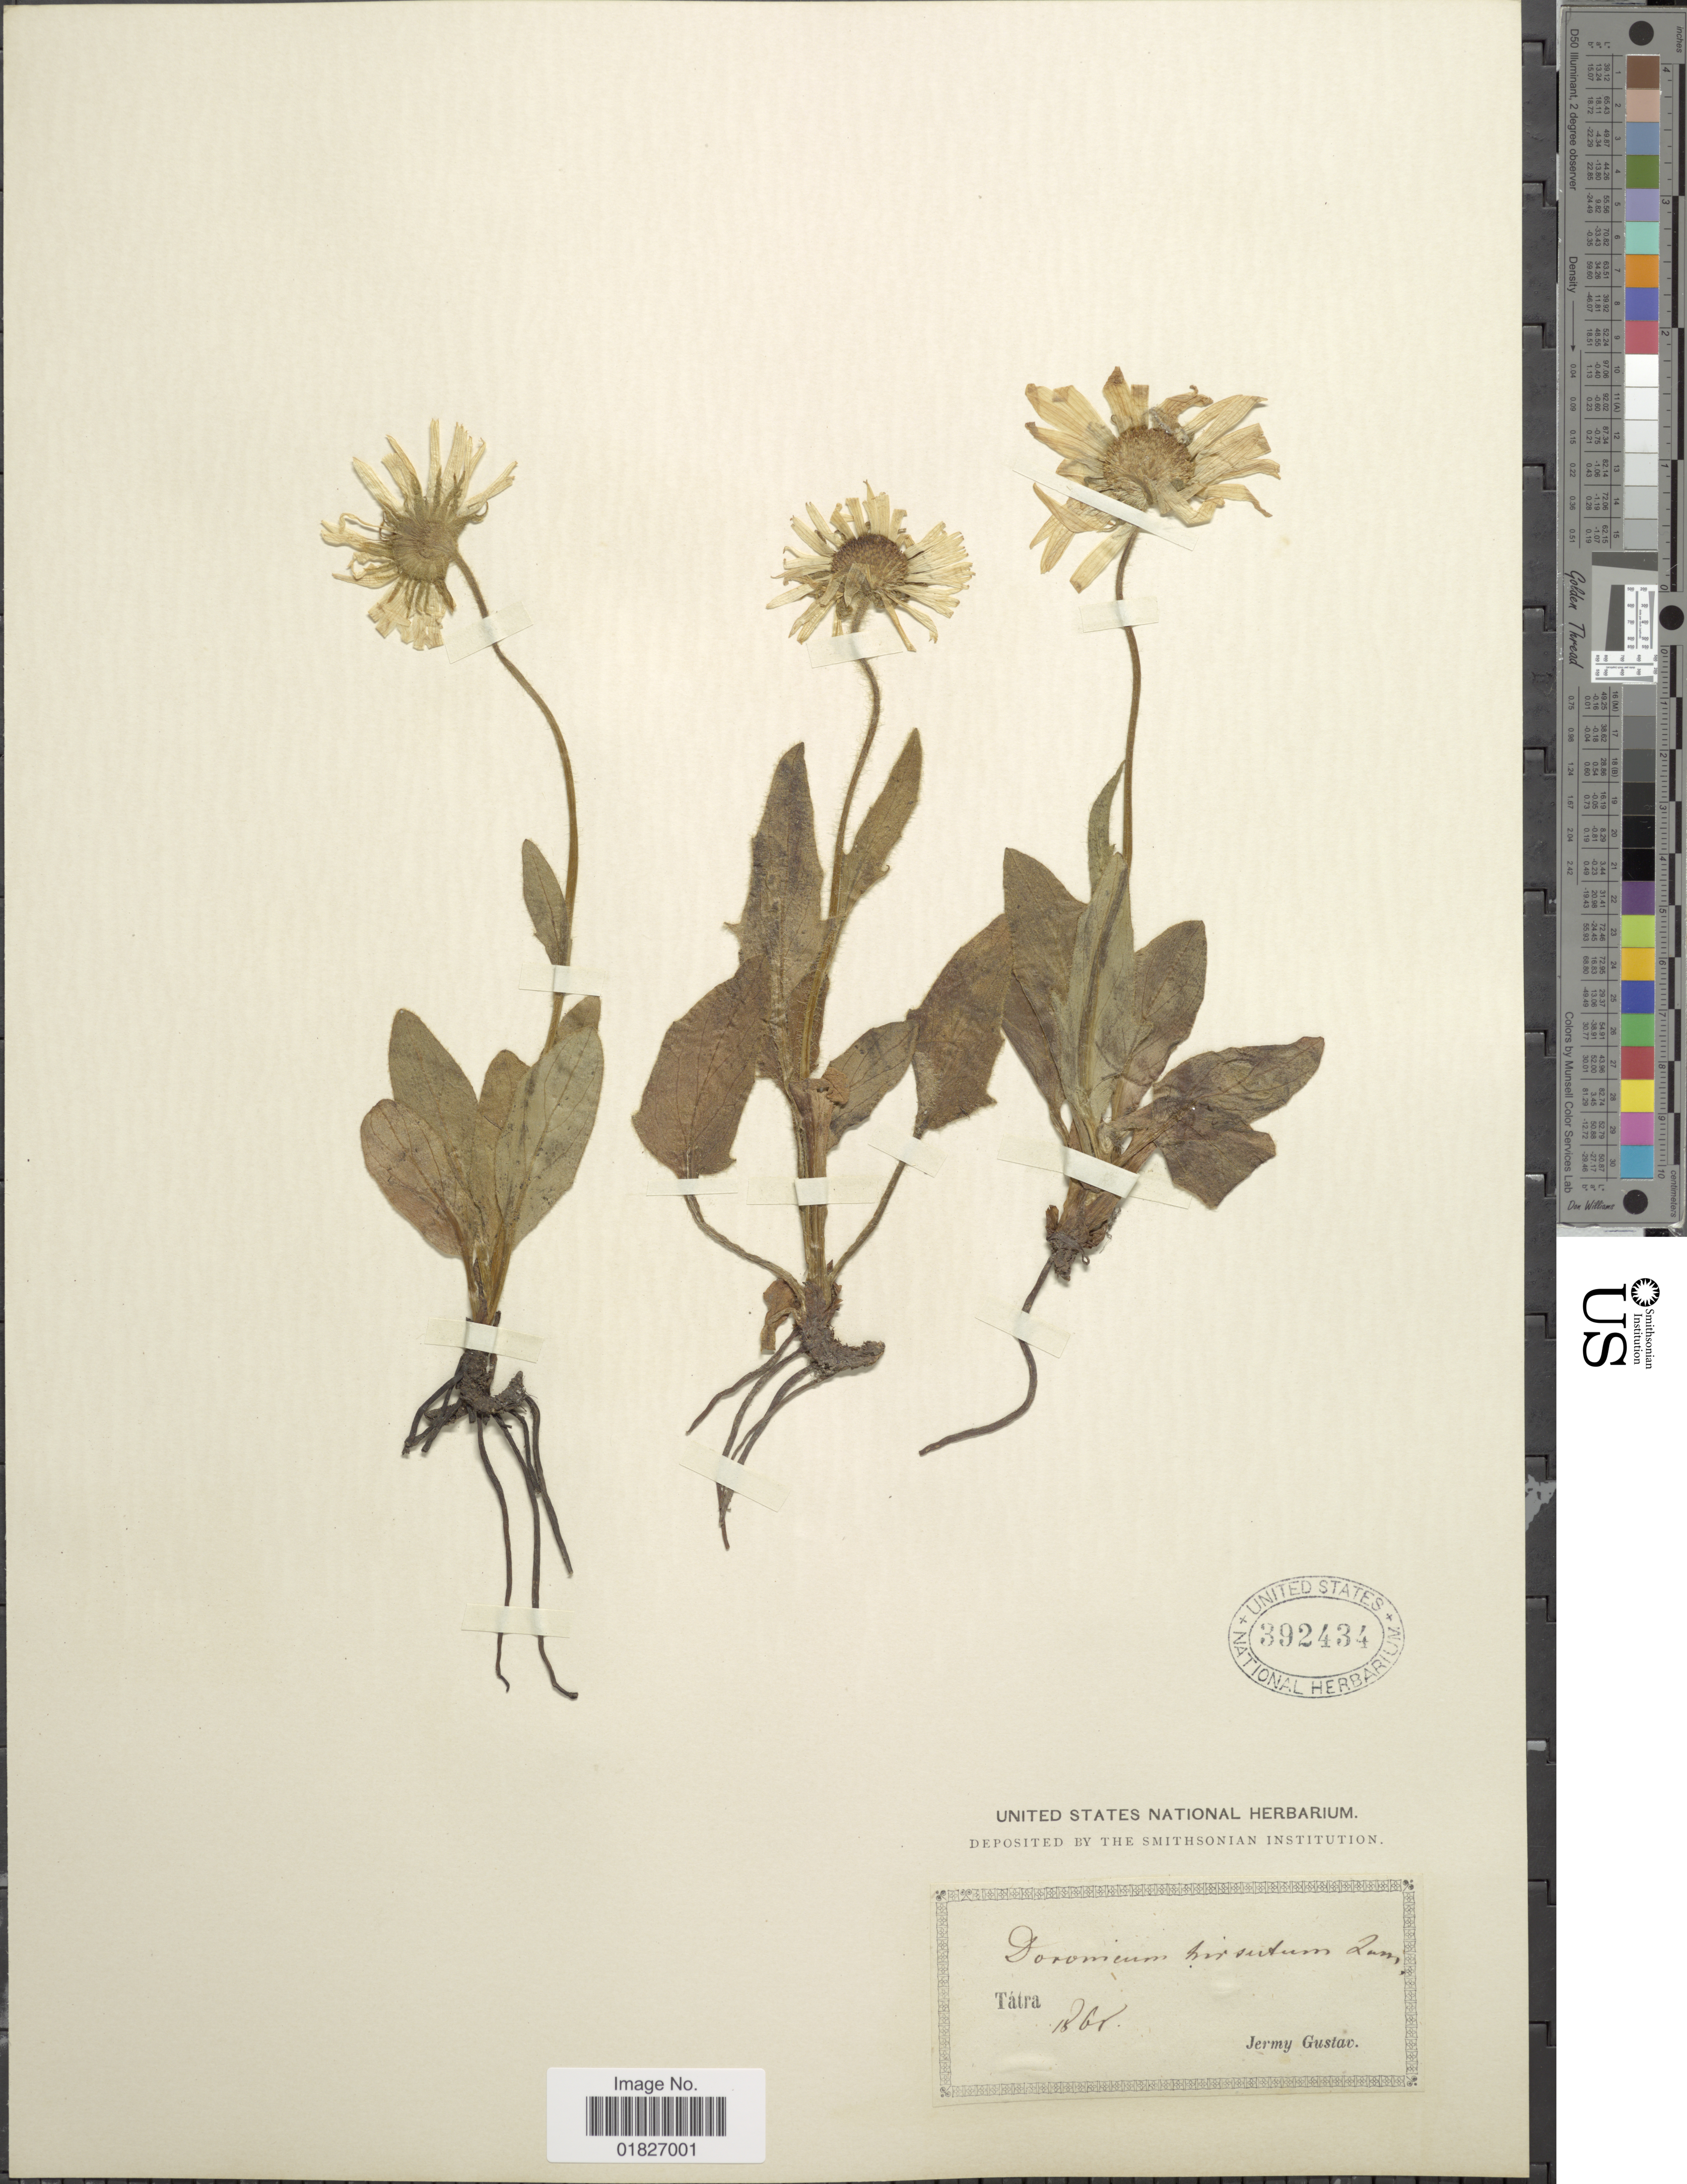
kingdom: Plantae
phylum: Tracheophyta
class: Magnoliopsida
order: Asterales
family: Asteraceae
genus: Doronicum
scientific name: Doronicum clusii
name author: (All.) Tausch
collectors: J. Gustav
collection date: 1865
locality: Tatra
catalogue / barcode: US 392434